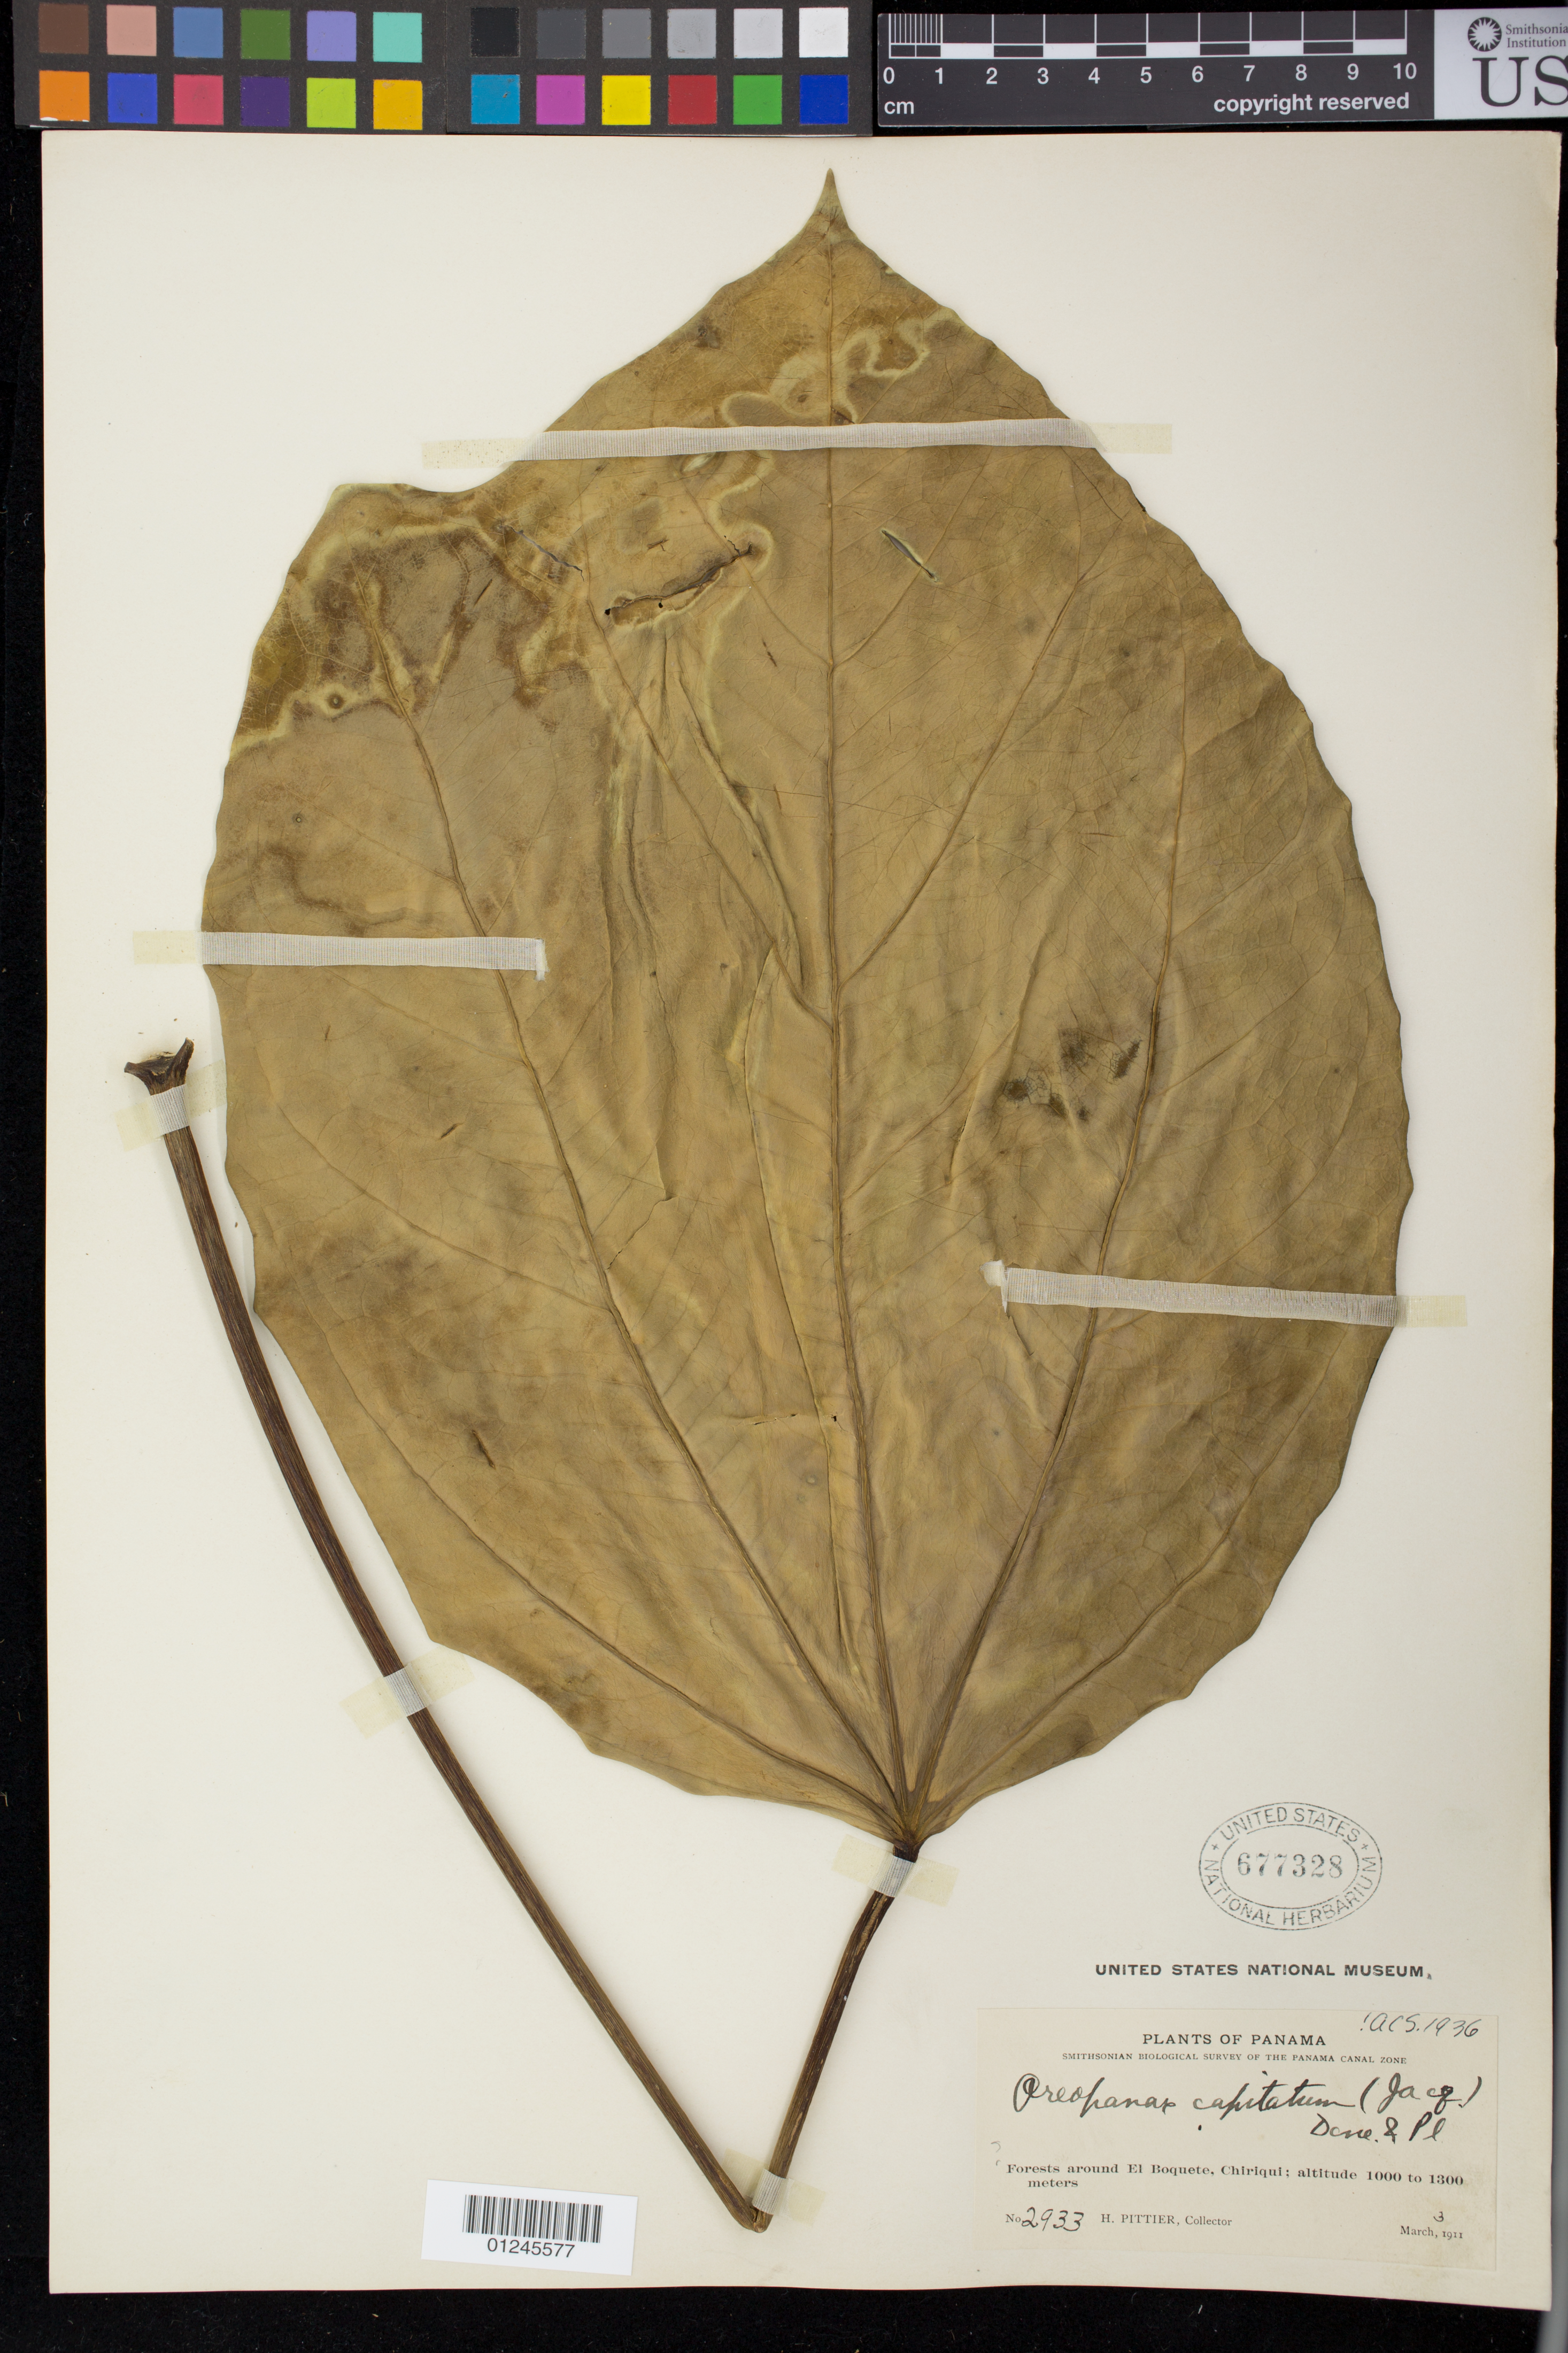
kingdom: Plantae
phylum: Tracheophyta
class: Magnoliopsida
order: Apiales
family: Araliaceae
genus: Oreopanax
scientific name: Oreopanax capitatus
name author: (Jacq.) Decne. & Planch.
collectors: H. F. Pittier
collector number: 2933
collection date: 1911-03-03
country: Panama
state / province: Chiriqui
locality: Forests around El Boquete,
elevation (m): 1000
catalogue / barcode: US 677328